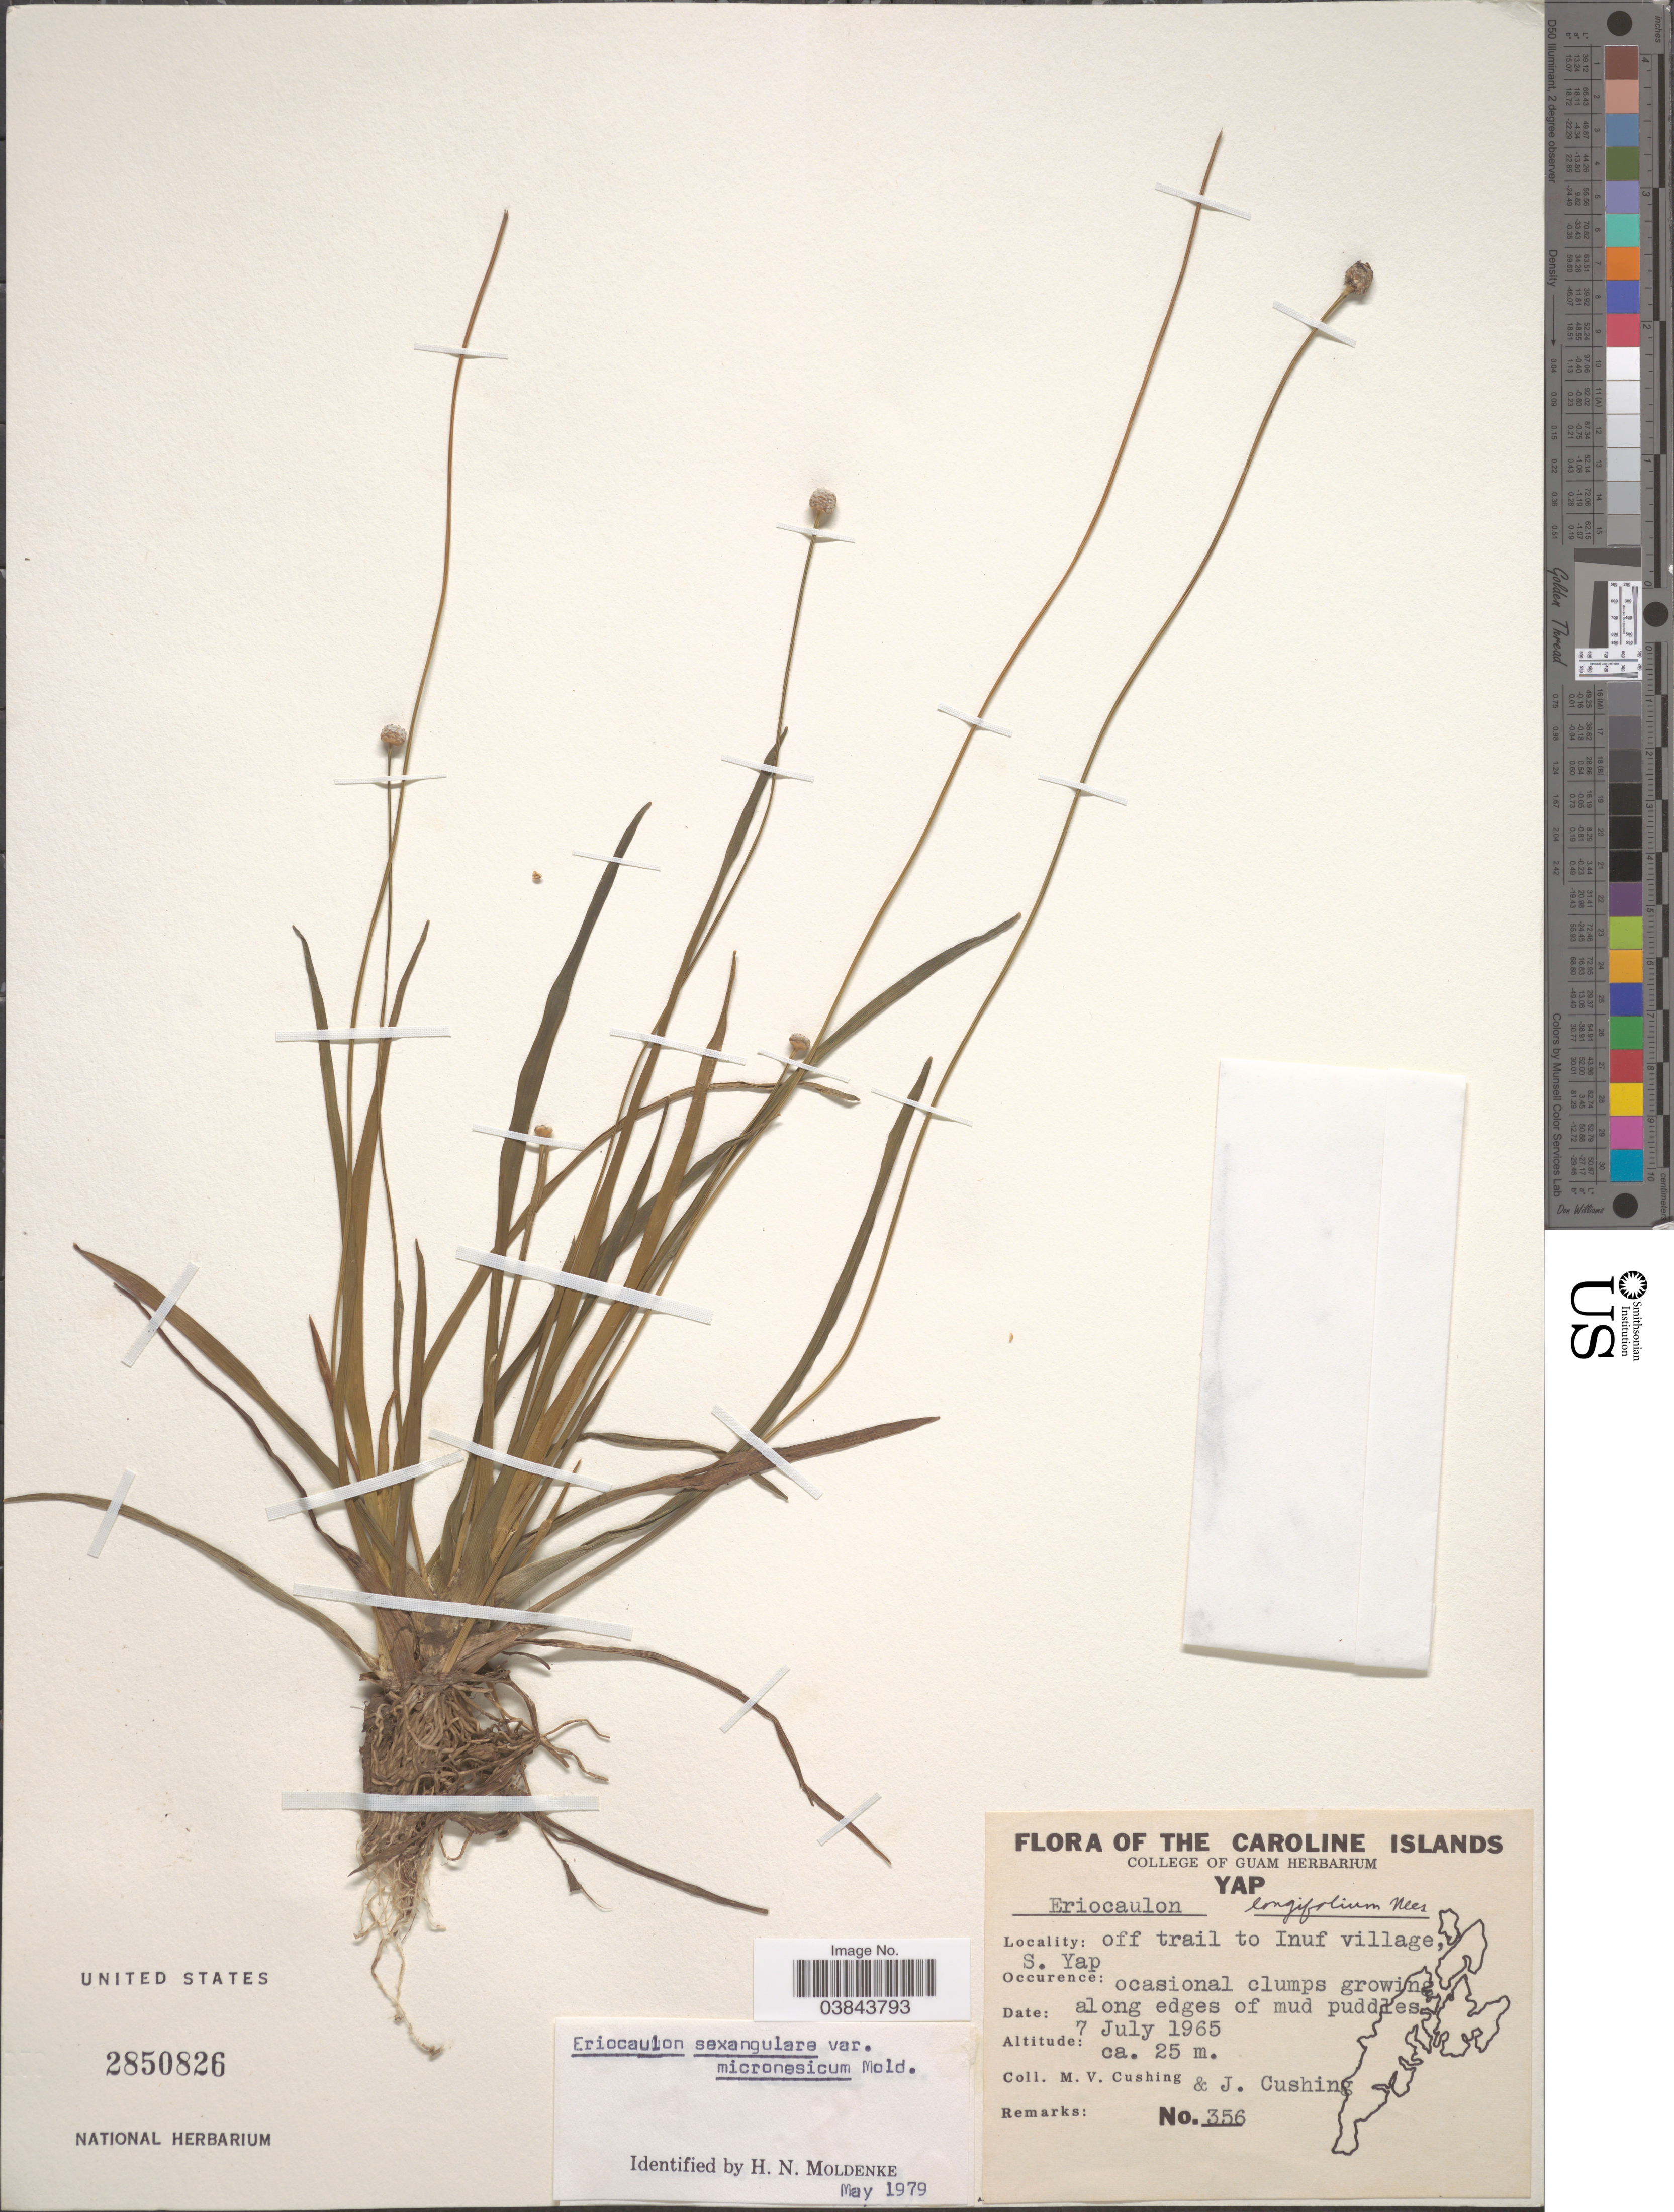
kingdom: Plantae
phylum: Tracheophyta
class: Liliopsida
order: Poales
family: Eriocaulaceae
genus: Eriocaulon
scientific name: Eriocaulon sexangulare var. micronesicum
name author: Moldenke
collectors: M. V. Cushing & J. Cushing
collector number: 356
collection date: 1965-07-07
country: Micronesia, Federated States of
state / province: Yap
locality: Caroline Islands. Off trail to Inuf village, S. Yap.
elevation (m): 25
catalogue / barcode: US 2850826